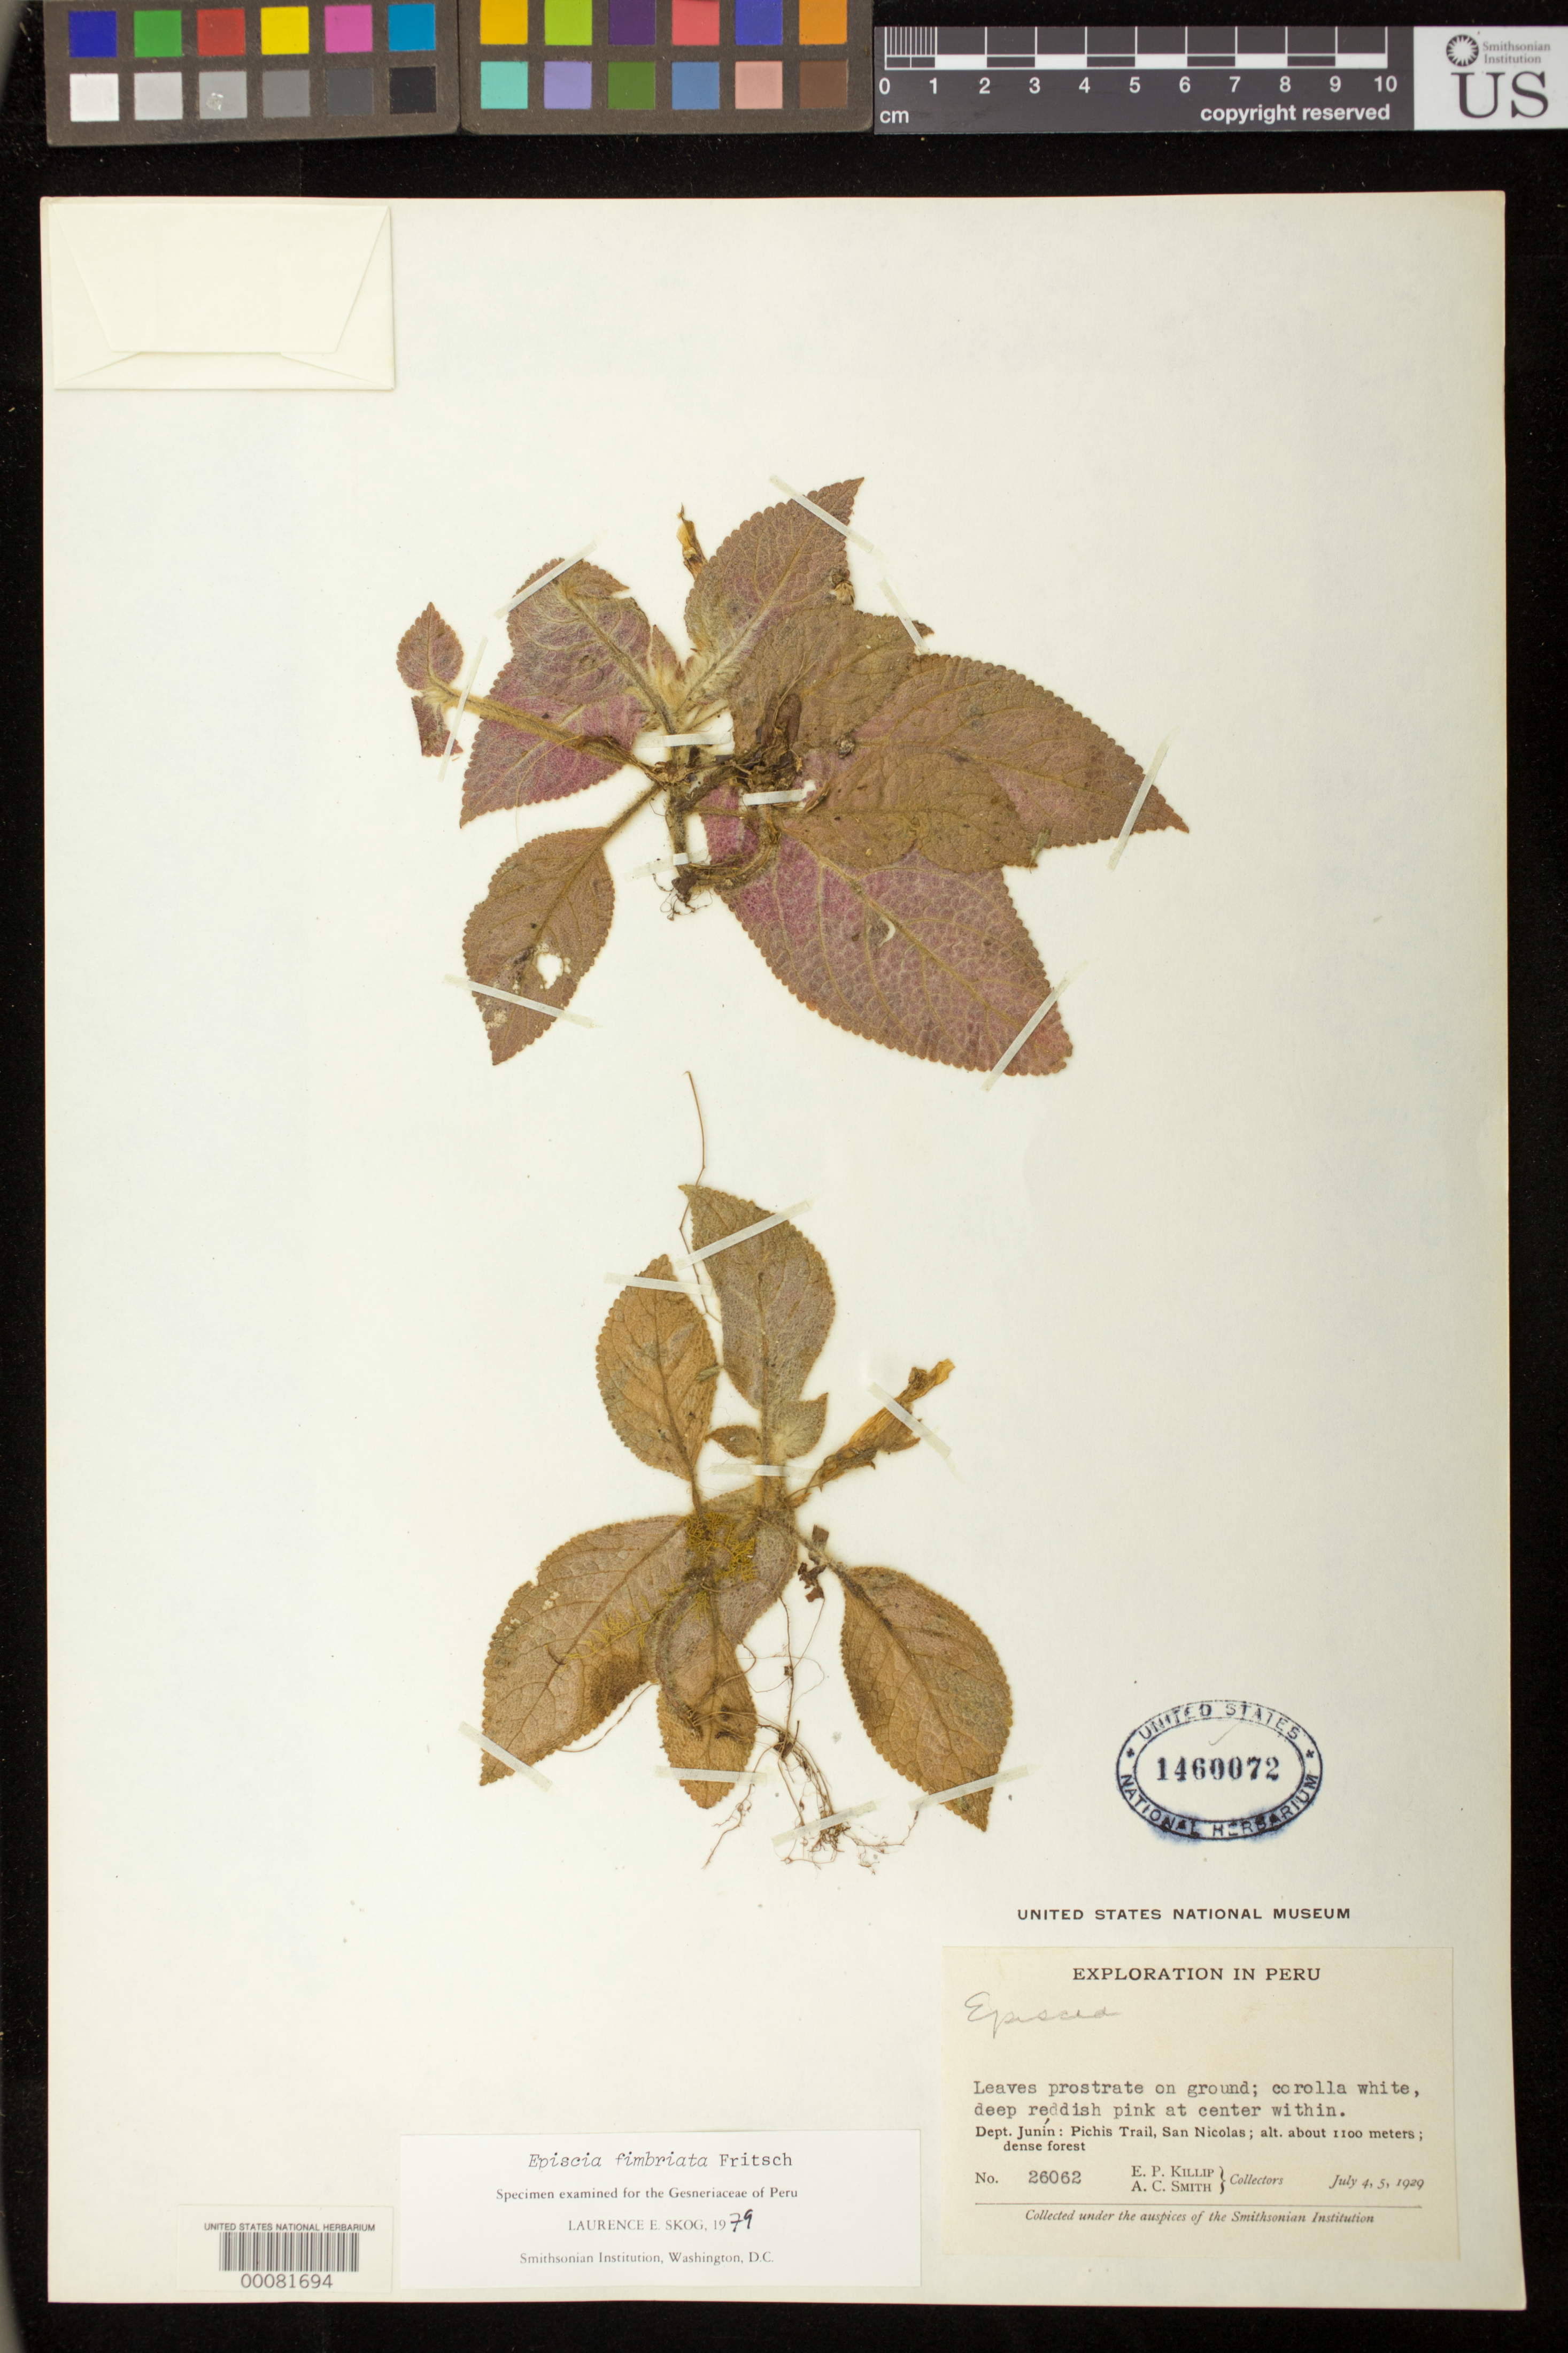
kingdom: Plantae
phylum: Tracheophyta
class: Magnoliopsida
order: Lamiales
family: Gesneriaceae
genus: Episcia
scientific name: Episcia fimbriata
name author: Fritsch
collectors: E. P. Killip & A. C. Smith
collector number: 26062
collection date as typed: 04 Jul 1929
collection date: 1929-07-04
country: Peru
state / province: Pasco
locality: Junín.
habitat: Dense forest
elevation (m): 1100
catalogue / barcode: US 1460072